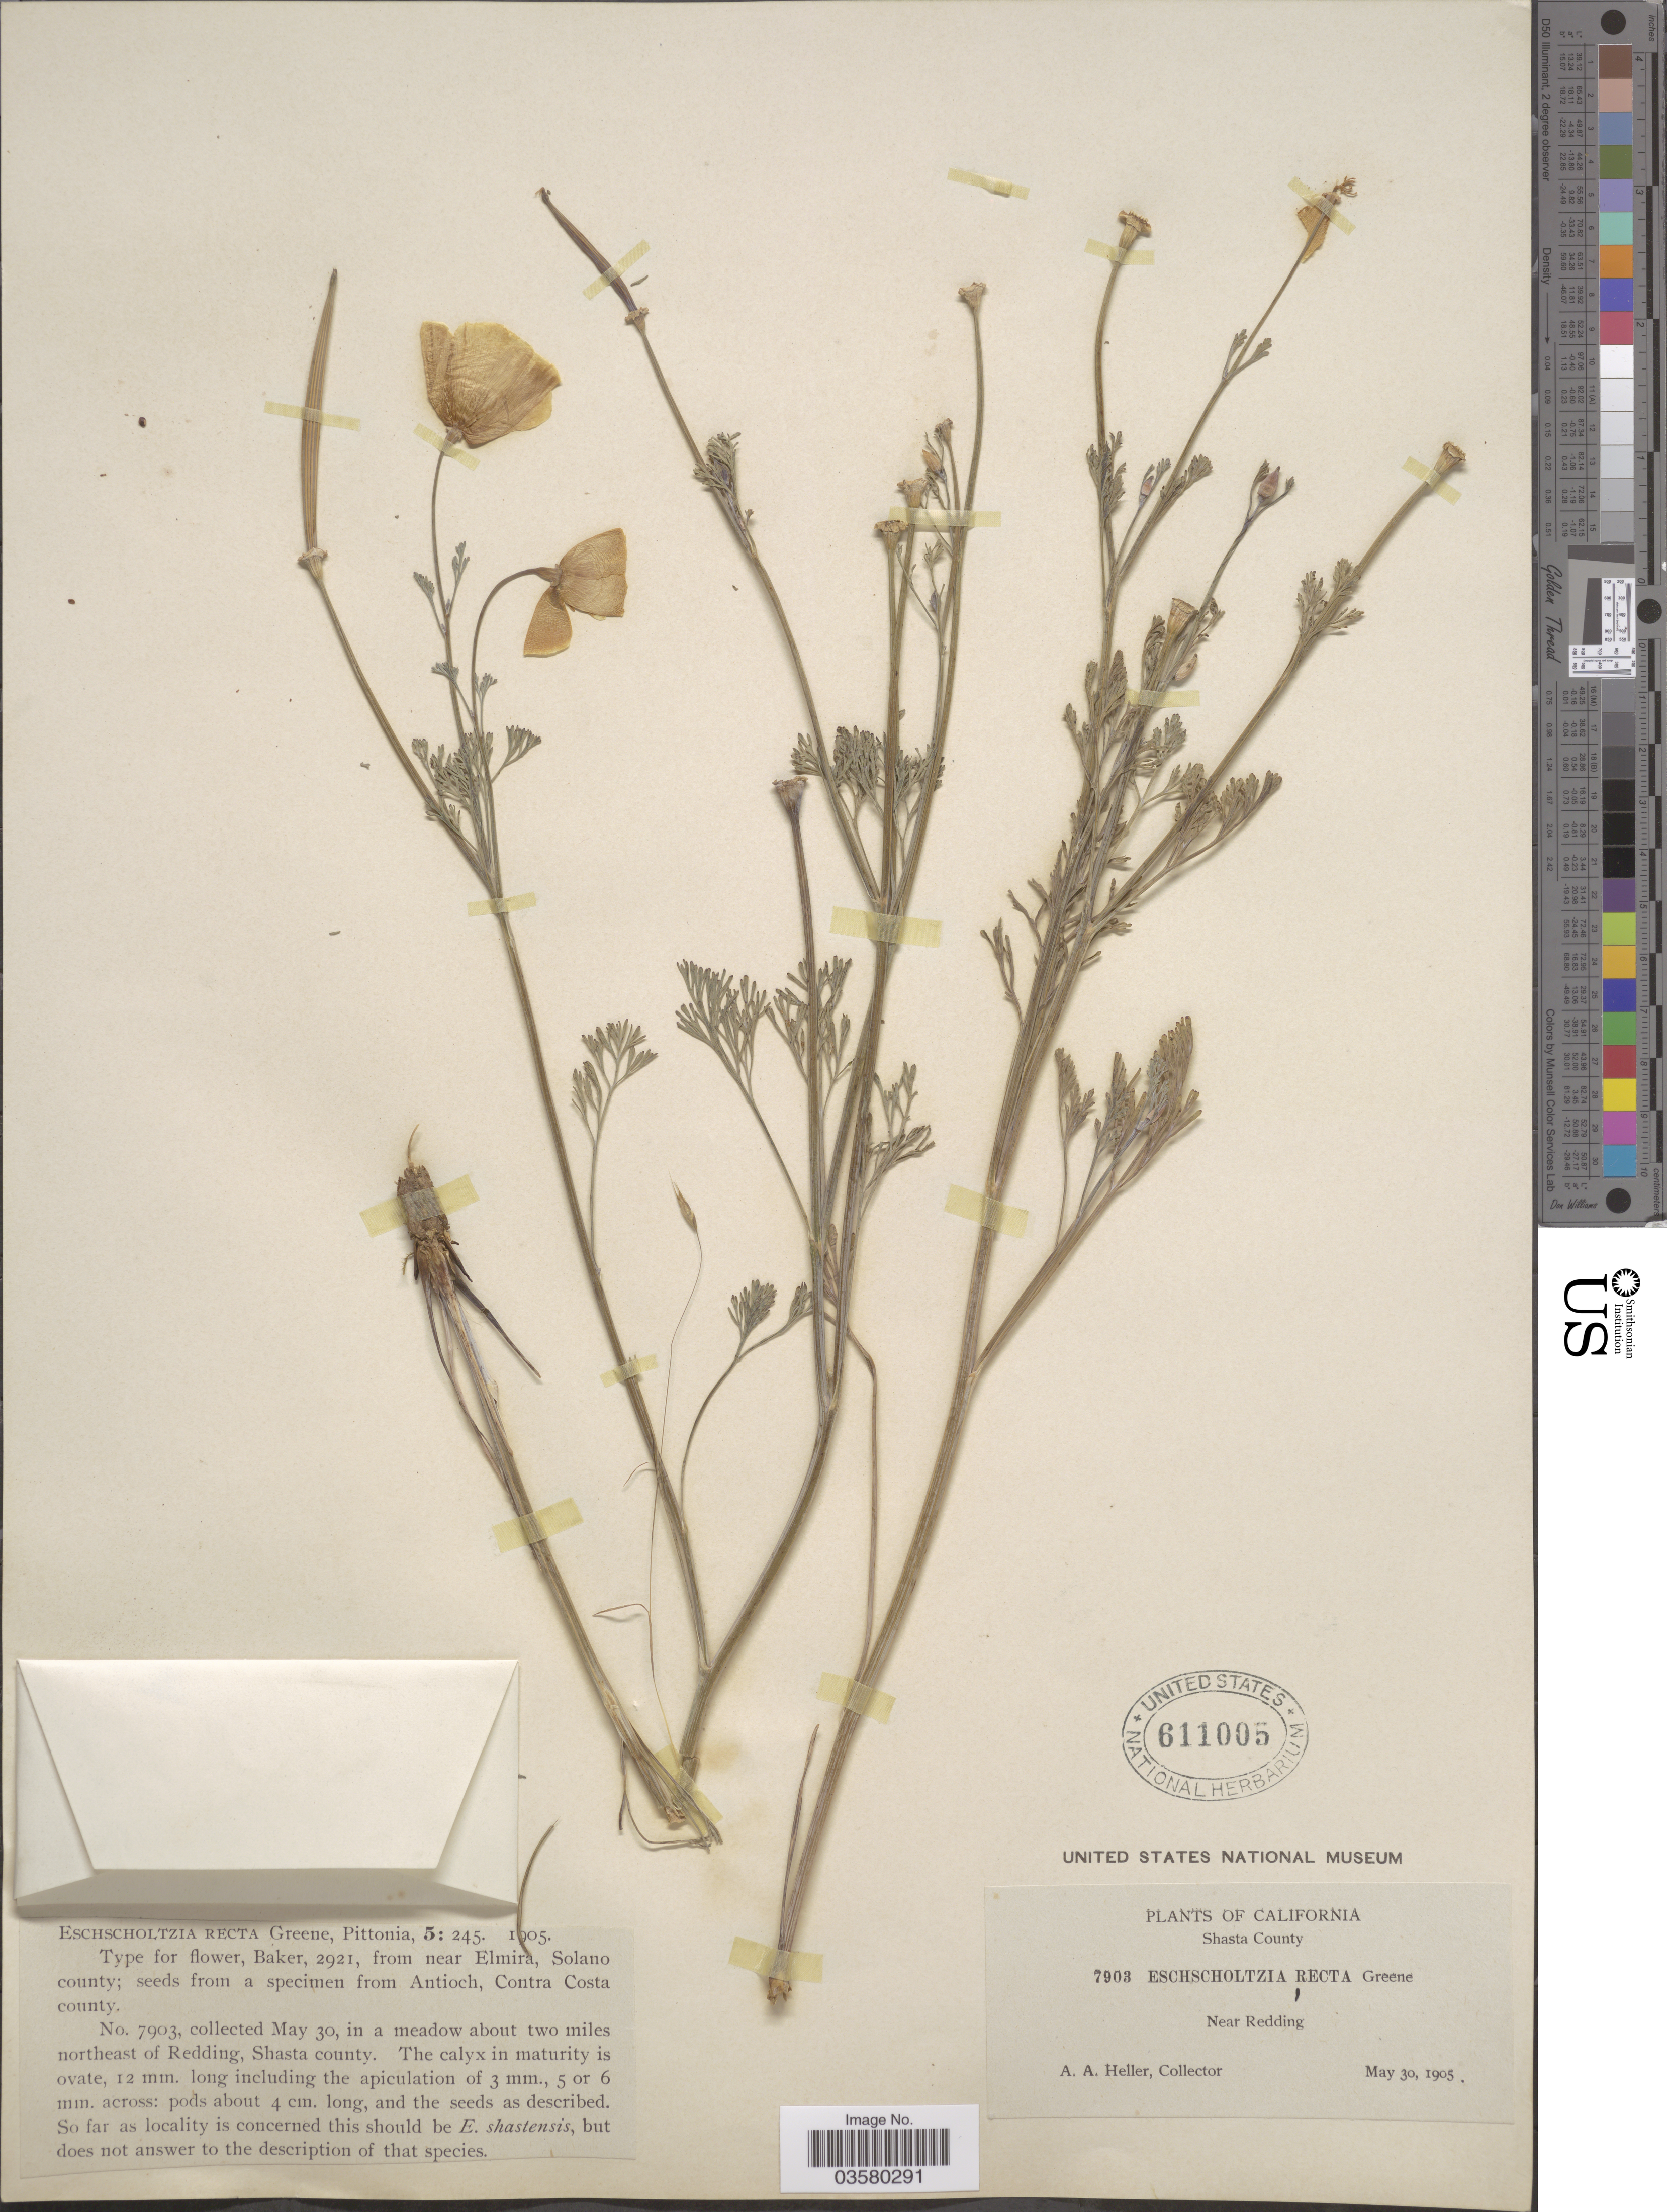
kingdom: Plantae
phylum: Tracheophyta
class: Magnoliopsida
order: Ranunculales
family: Papaveraceae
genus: Eschscholzia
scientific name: Eschscholzia californica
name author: Cham.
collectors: A. A. Heller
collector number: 7903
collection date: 1905-05-30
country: United States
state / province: California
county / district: Shasta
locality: In a meadow about two miles northeast of Redding, Shasta County. Near Redding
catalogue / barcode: US 611005